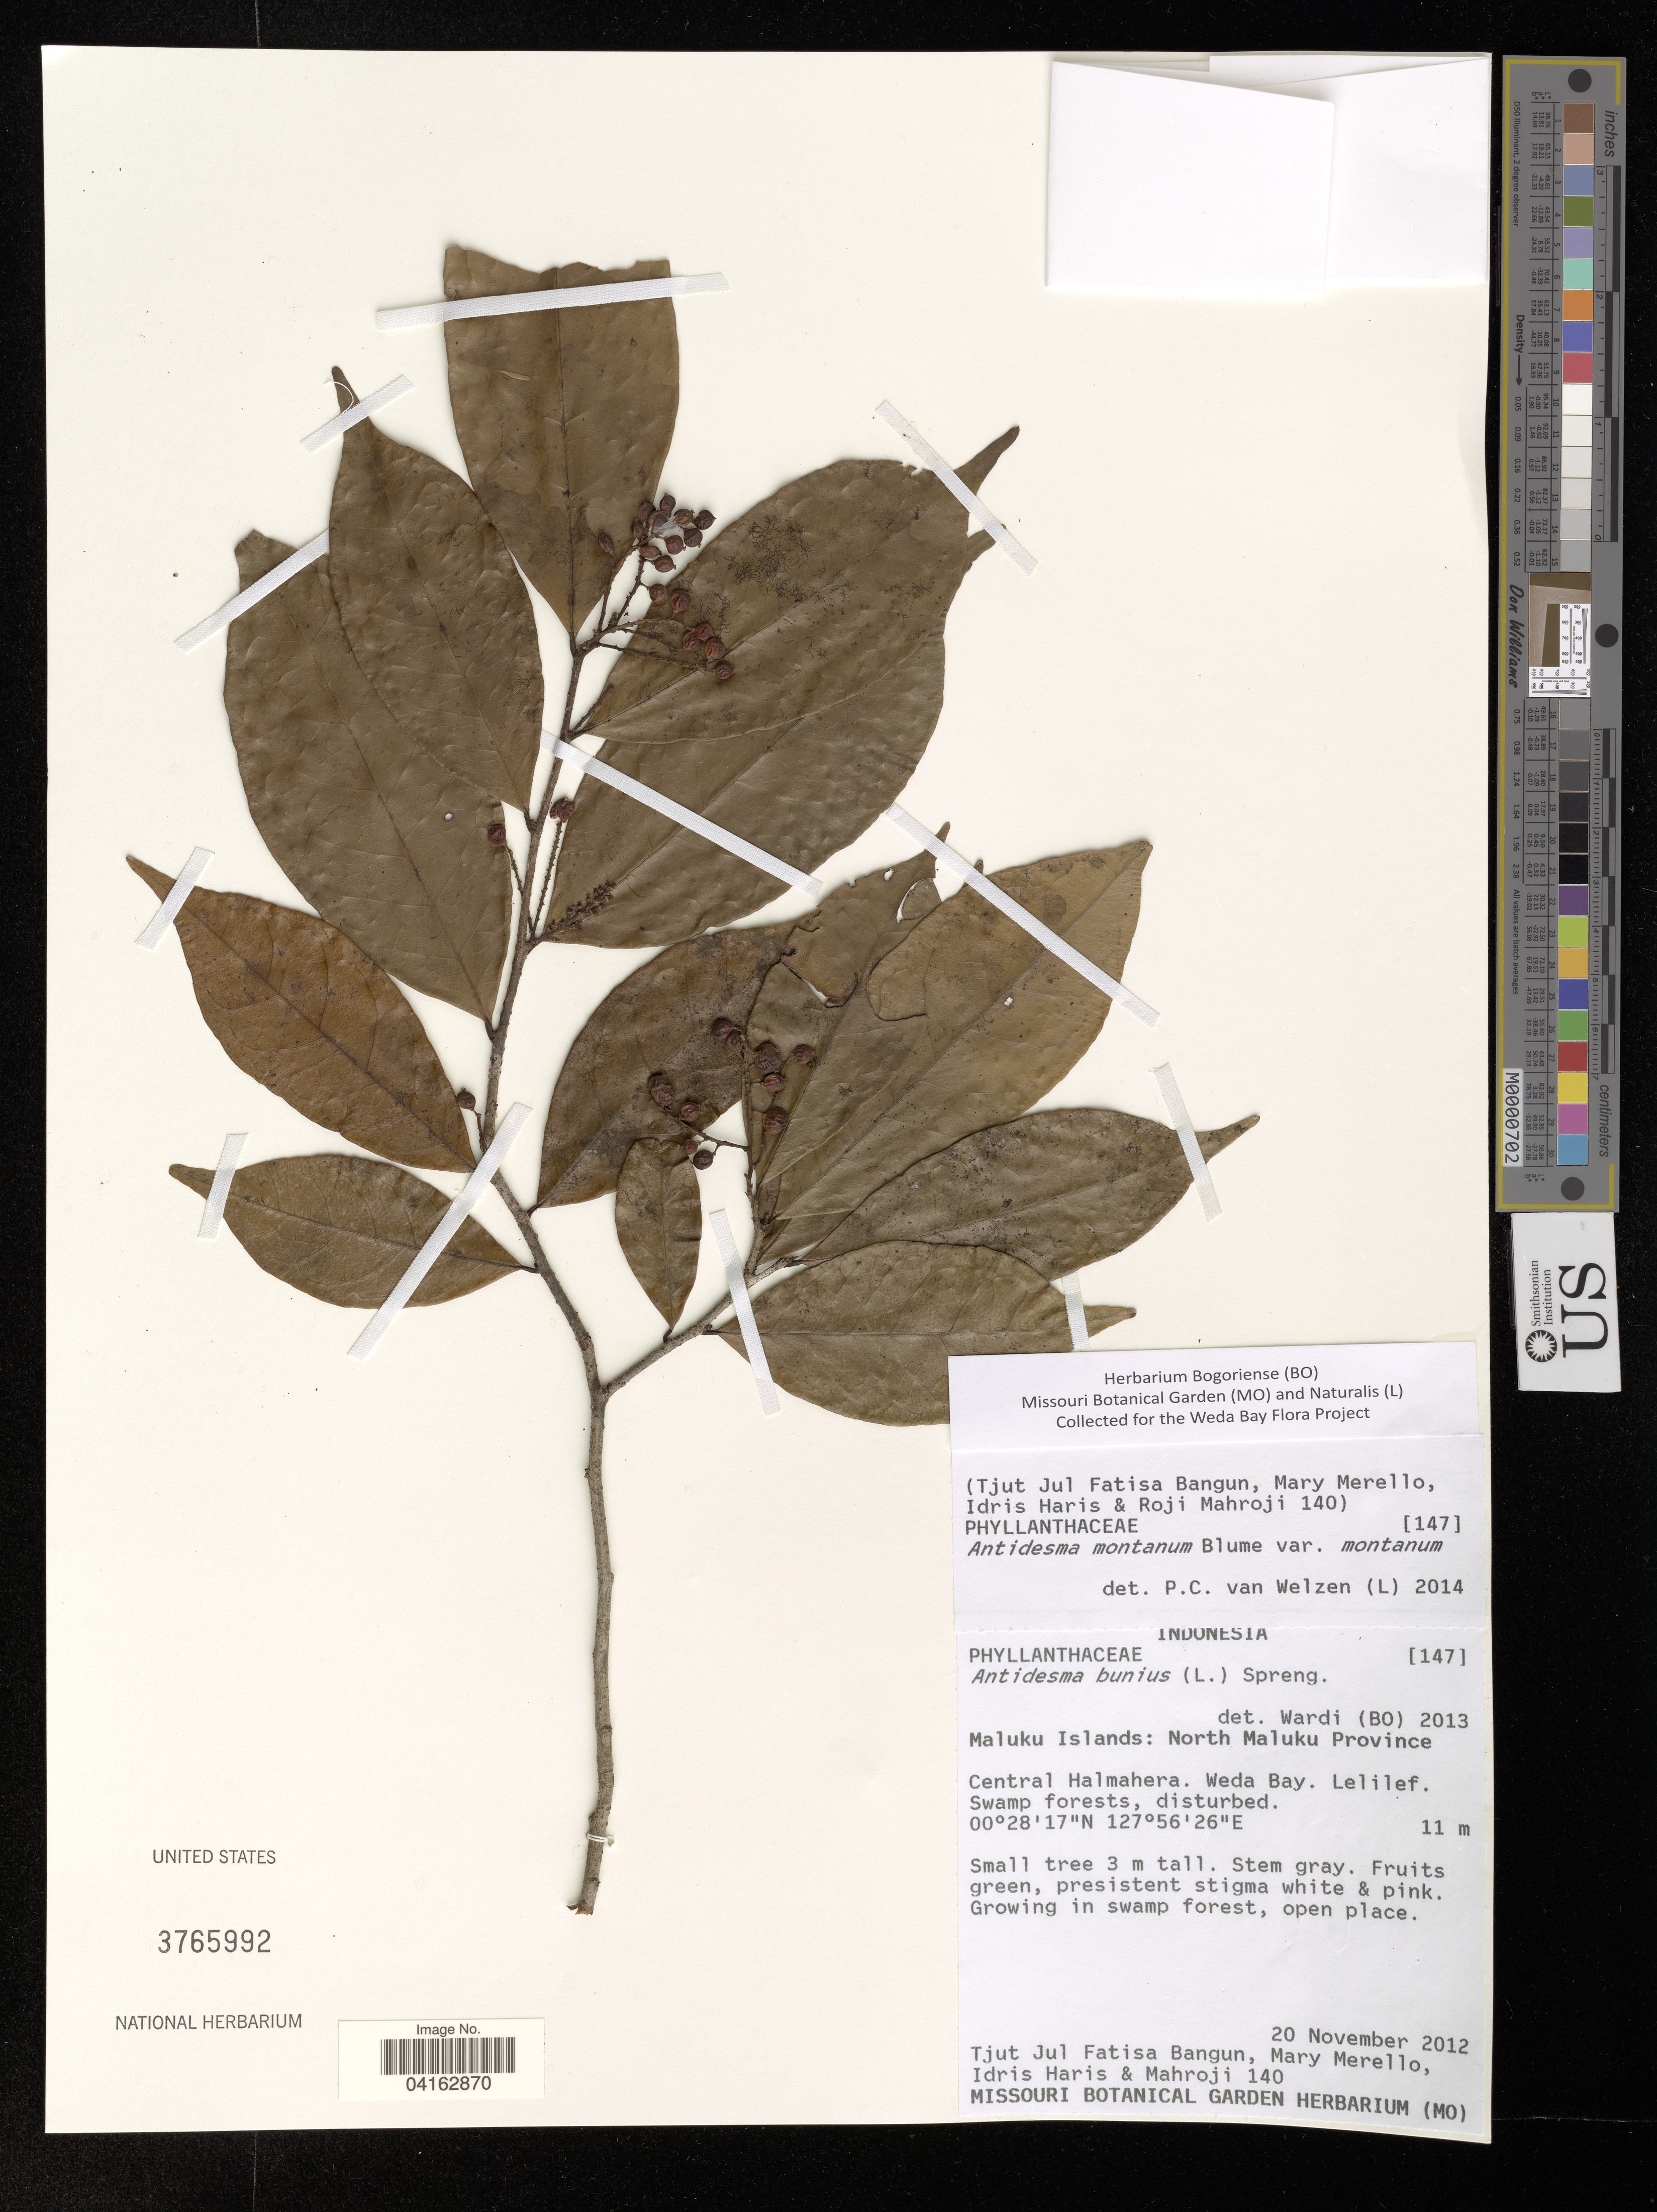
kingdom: Plantae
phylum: Tracheophyta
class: Magnoliopsida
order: Malpighiales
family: Phyllanthaceae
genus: Antidesma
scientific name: Antidesma montanum var. montanum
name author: Blume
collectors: T. Bangun, M. Merello, I. Haris & R. Mahroji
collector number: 140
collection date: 2012-11-20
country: Indonesia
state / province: Maluku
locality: Maluku Islands: North Maluku Province. Central Halmahera. Weda Bay. Lelilef.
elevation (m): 11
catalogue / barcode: US 3765992